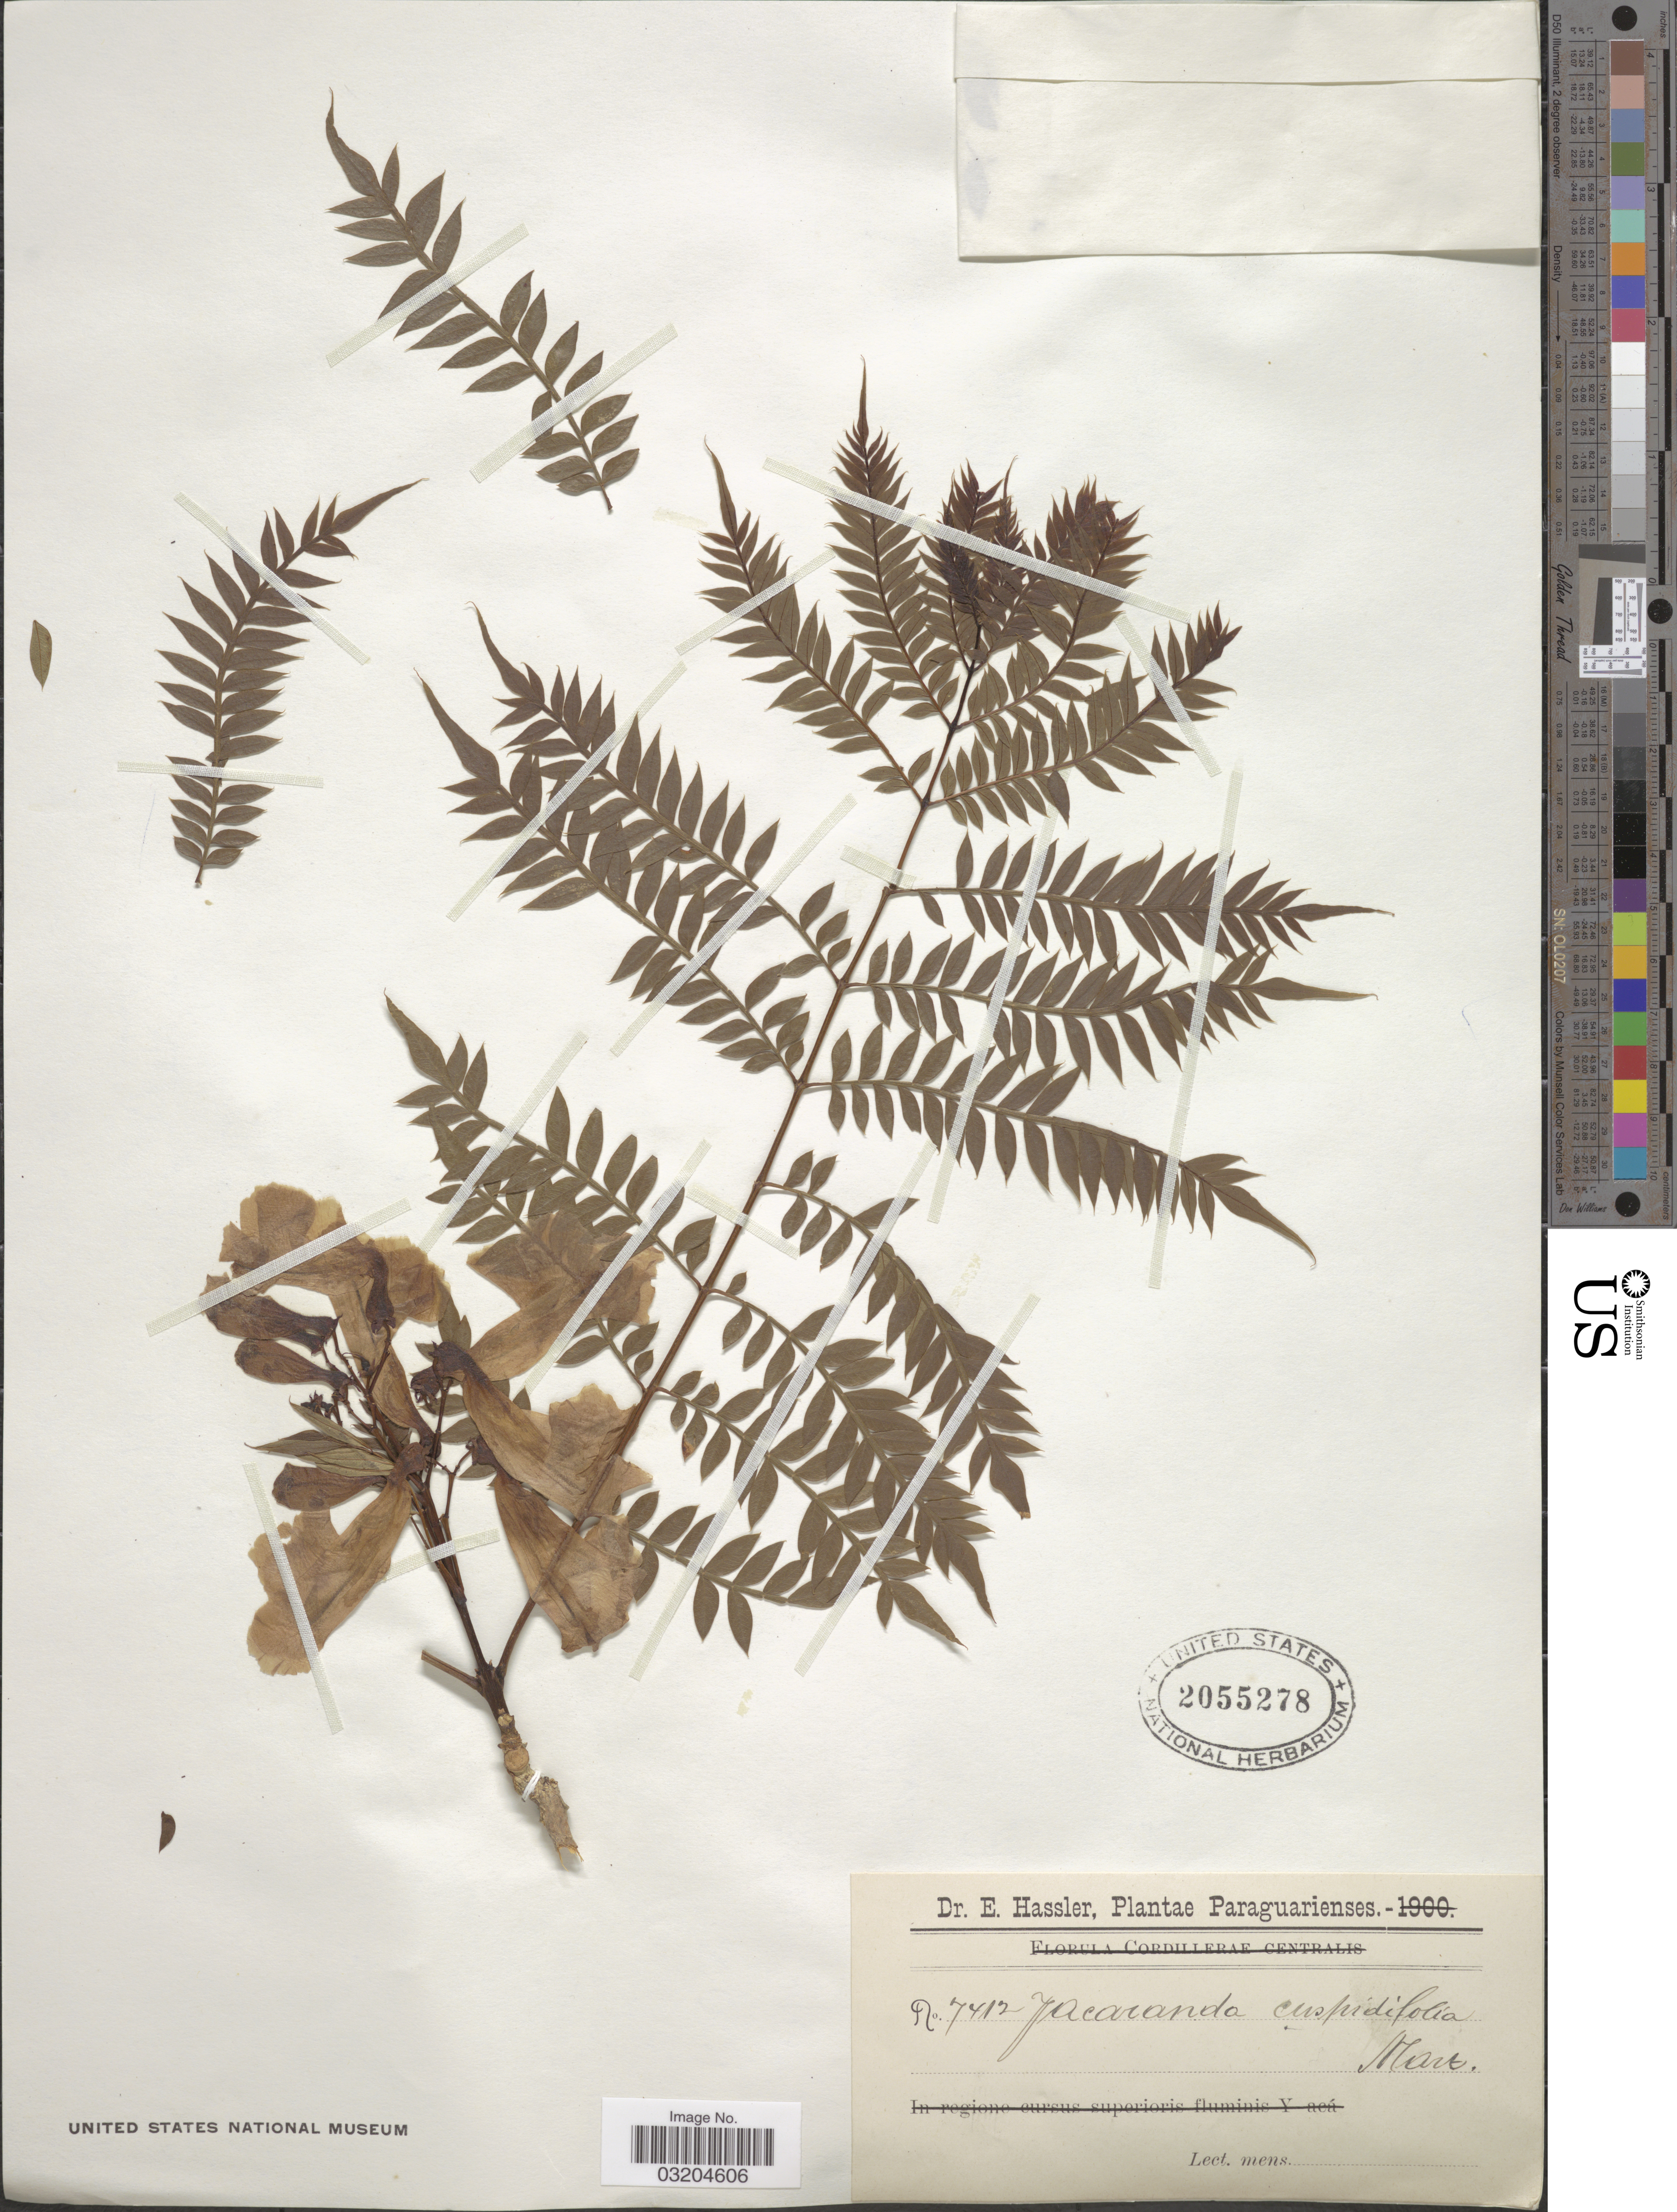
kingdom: Plantae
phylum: Tracheophyta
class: Magnoliopsida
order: Lamiales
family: Bignoniaceae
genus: Jacaranda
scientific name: Jacaranda cuspidifolia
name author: Mart.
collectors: E. Hassler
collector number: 7412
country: Paraguay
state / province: Paraguari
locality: Paraguarienses.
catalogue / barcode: US 2055278